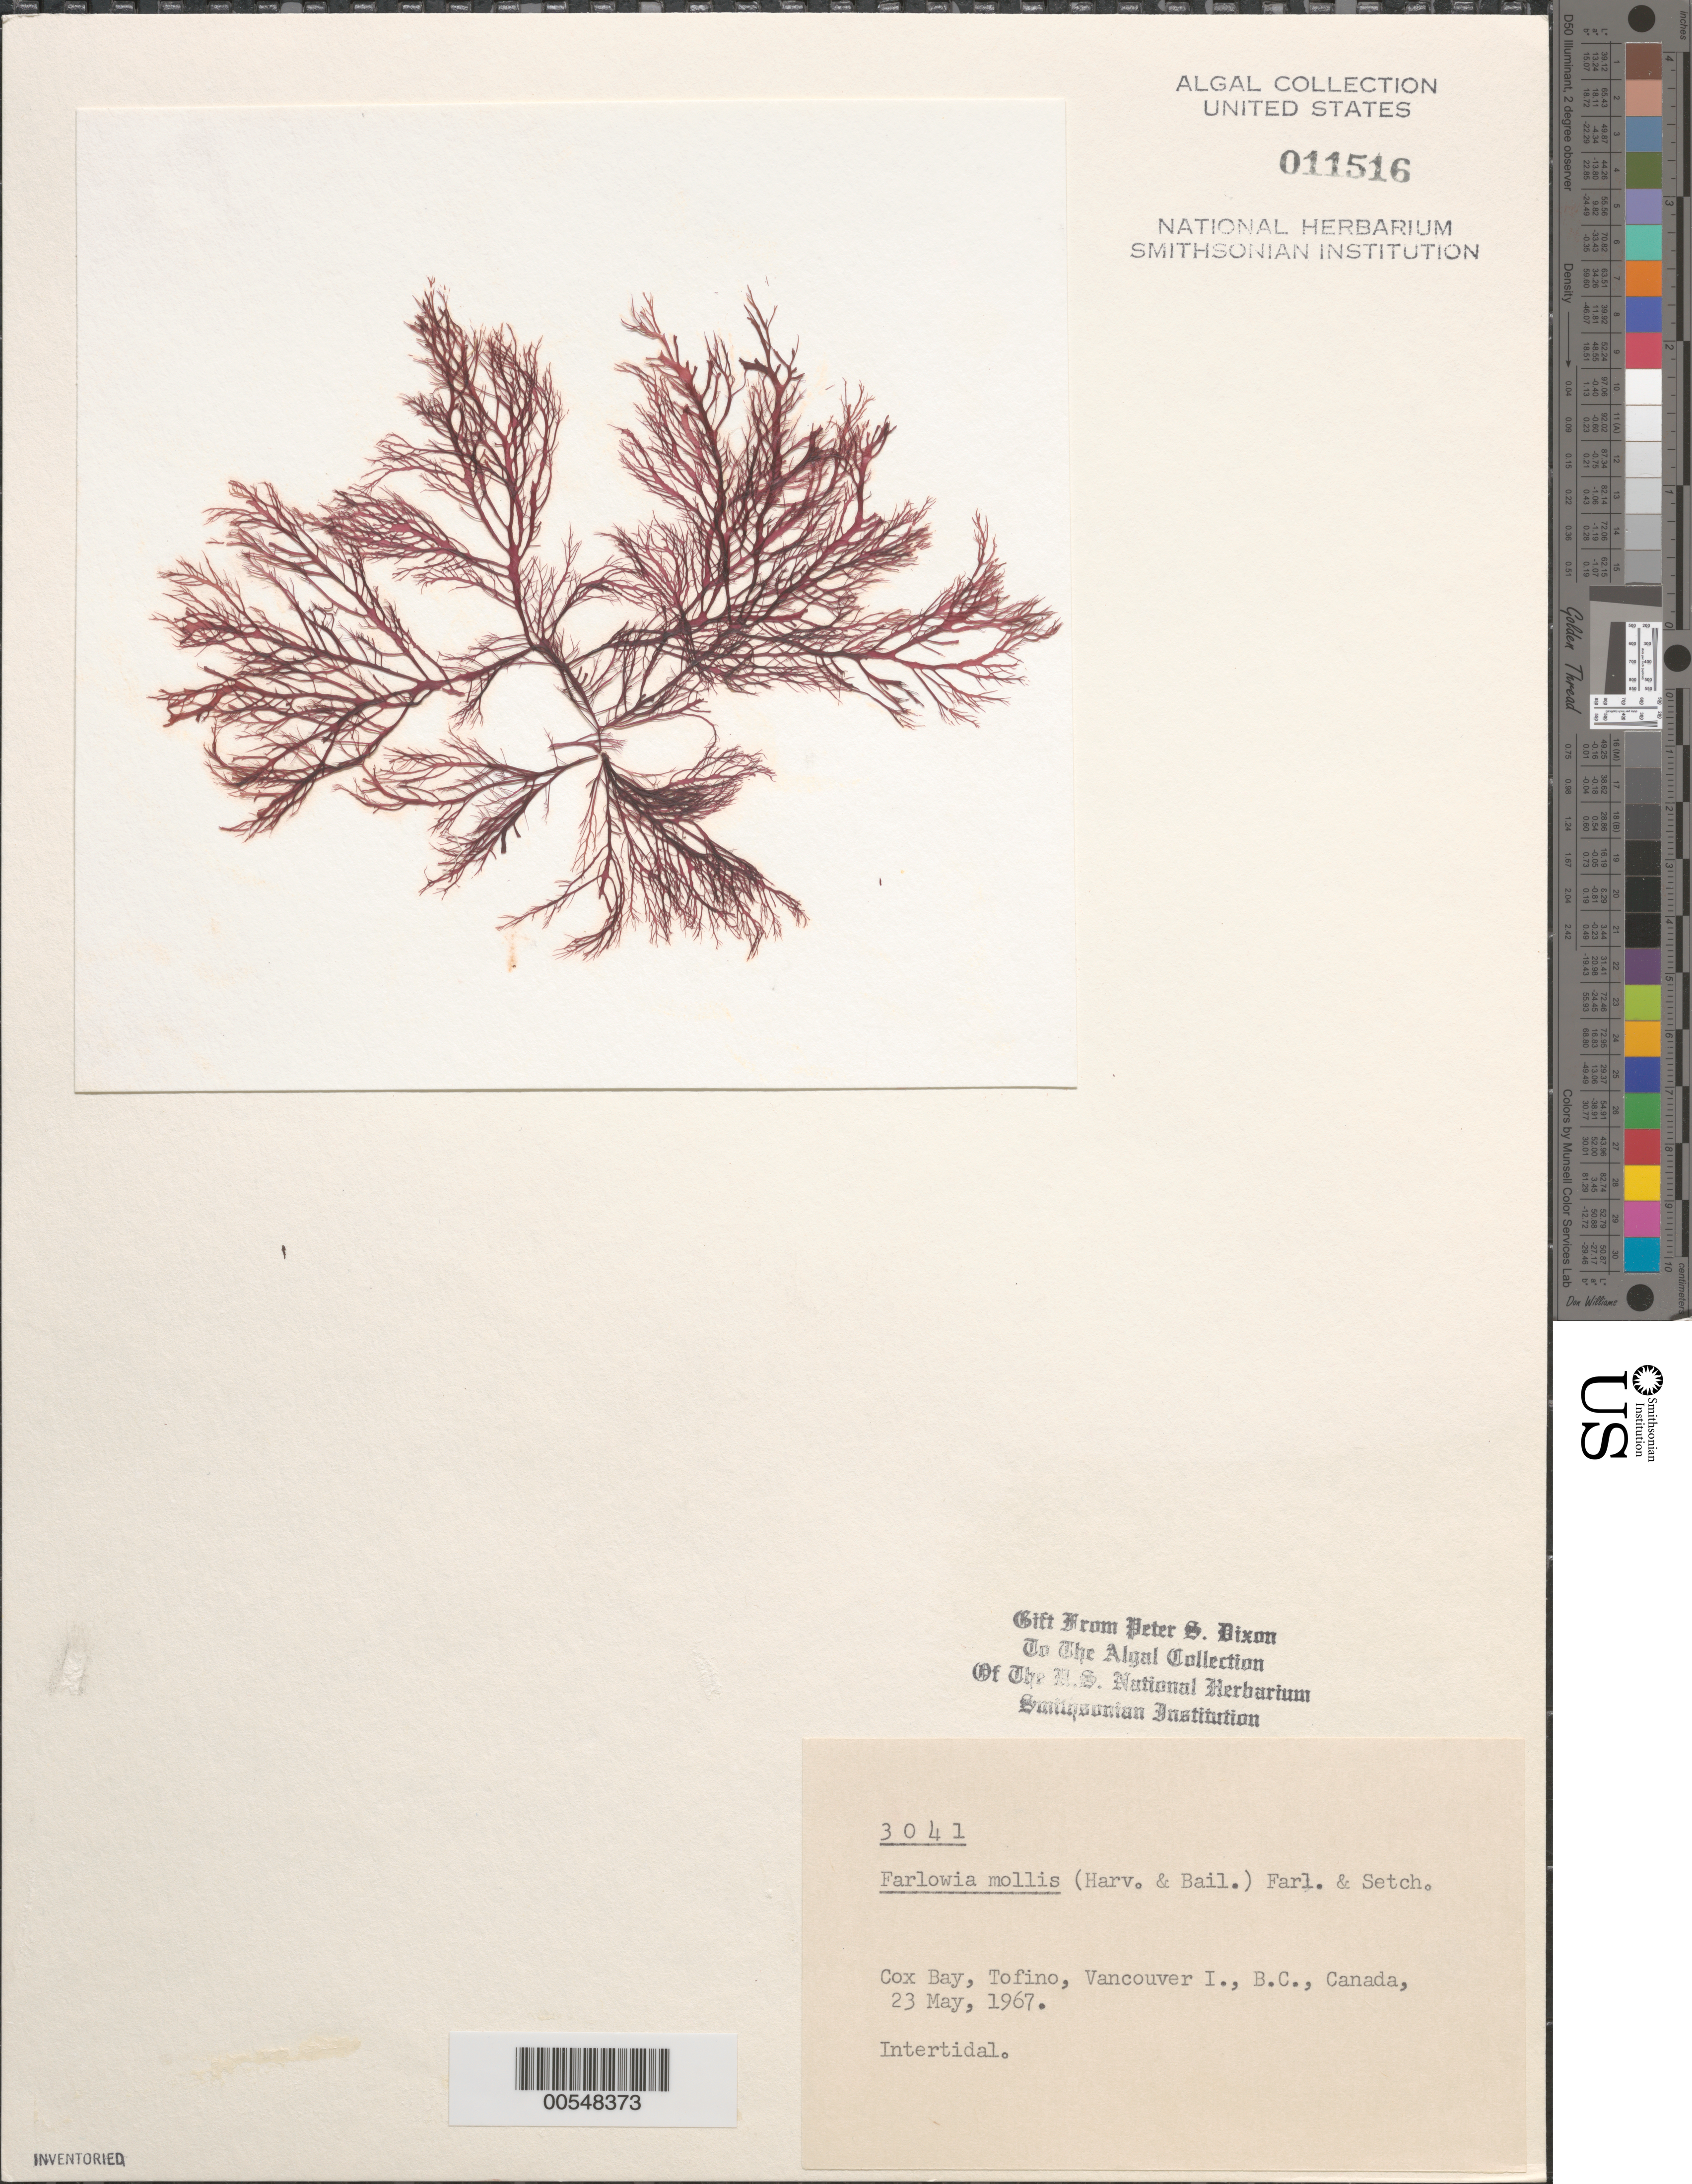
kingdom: Plantae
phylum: Rhodophyta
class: Florideophyceae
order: Gigartinales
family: Dumontiaceae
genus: Farlowia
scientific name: Farlowia mollis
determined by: Dixon, P. S.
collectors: P. S. Dixon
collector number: PSD 3041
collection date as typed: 23 May 1967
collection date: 1967-05-23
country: Canada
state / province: British Columbia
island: Vancouver Island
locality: Cox Bay, Tofino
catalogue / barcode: US 11516